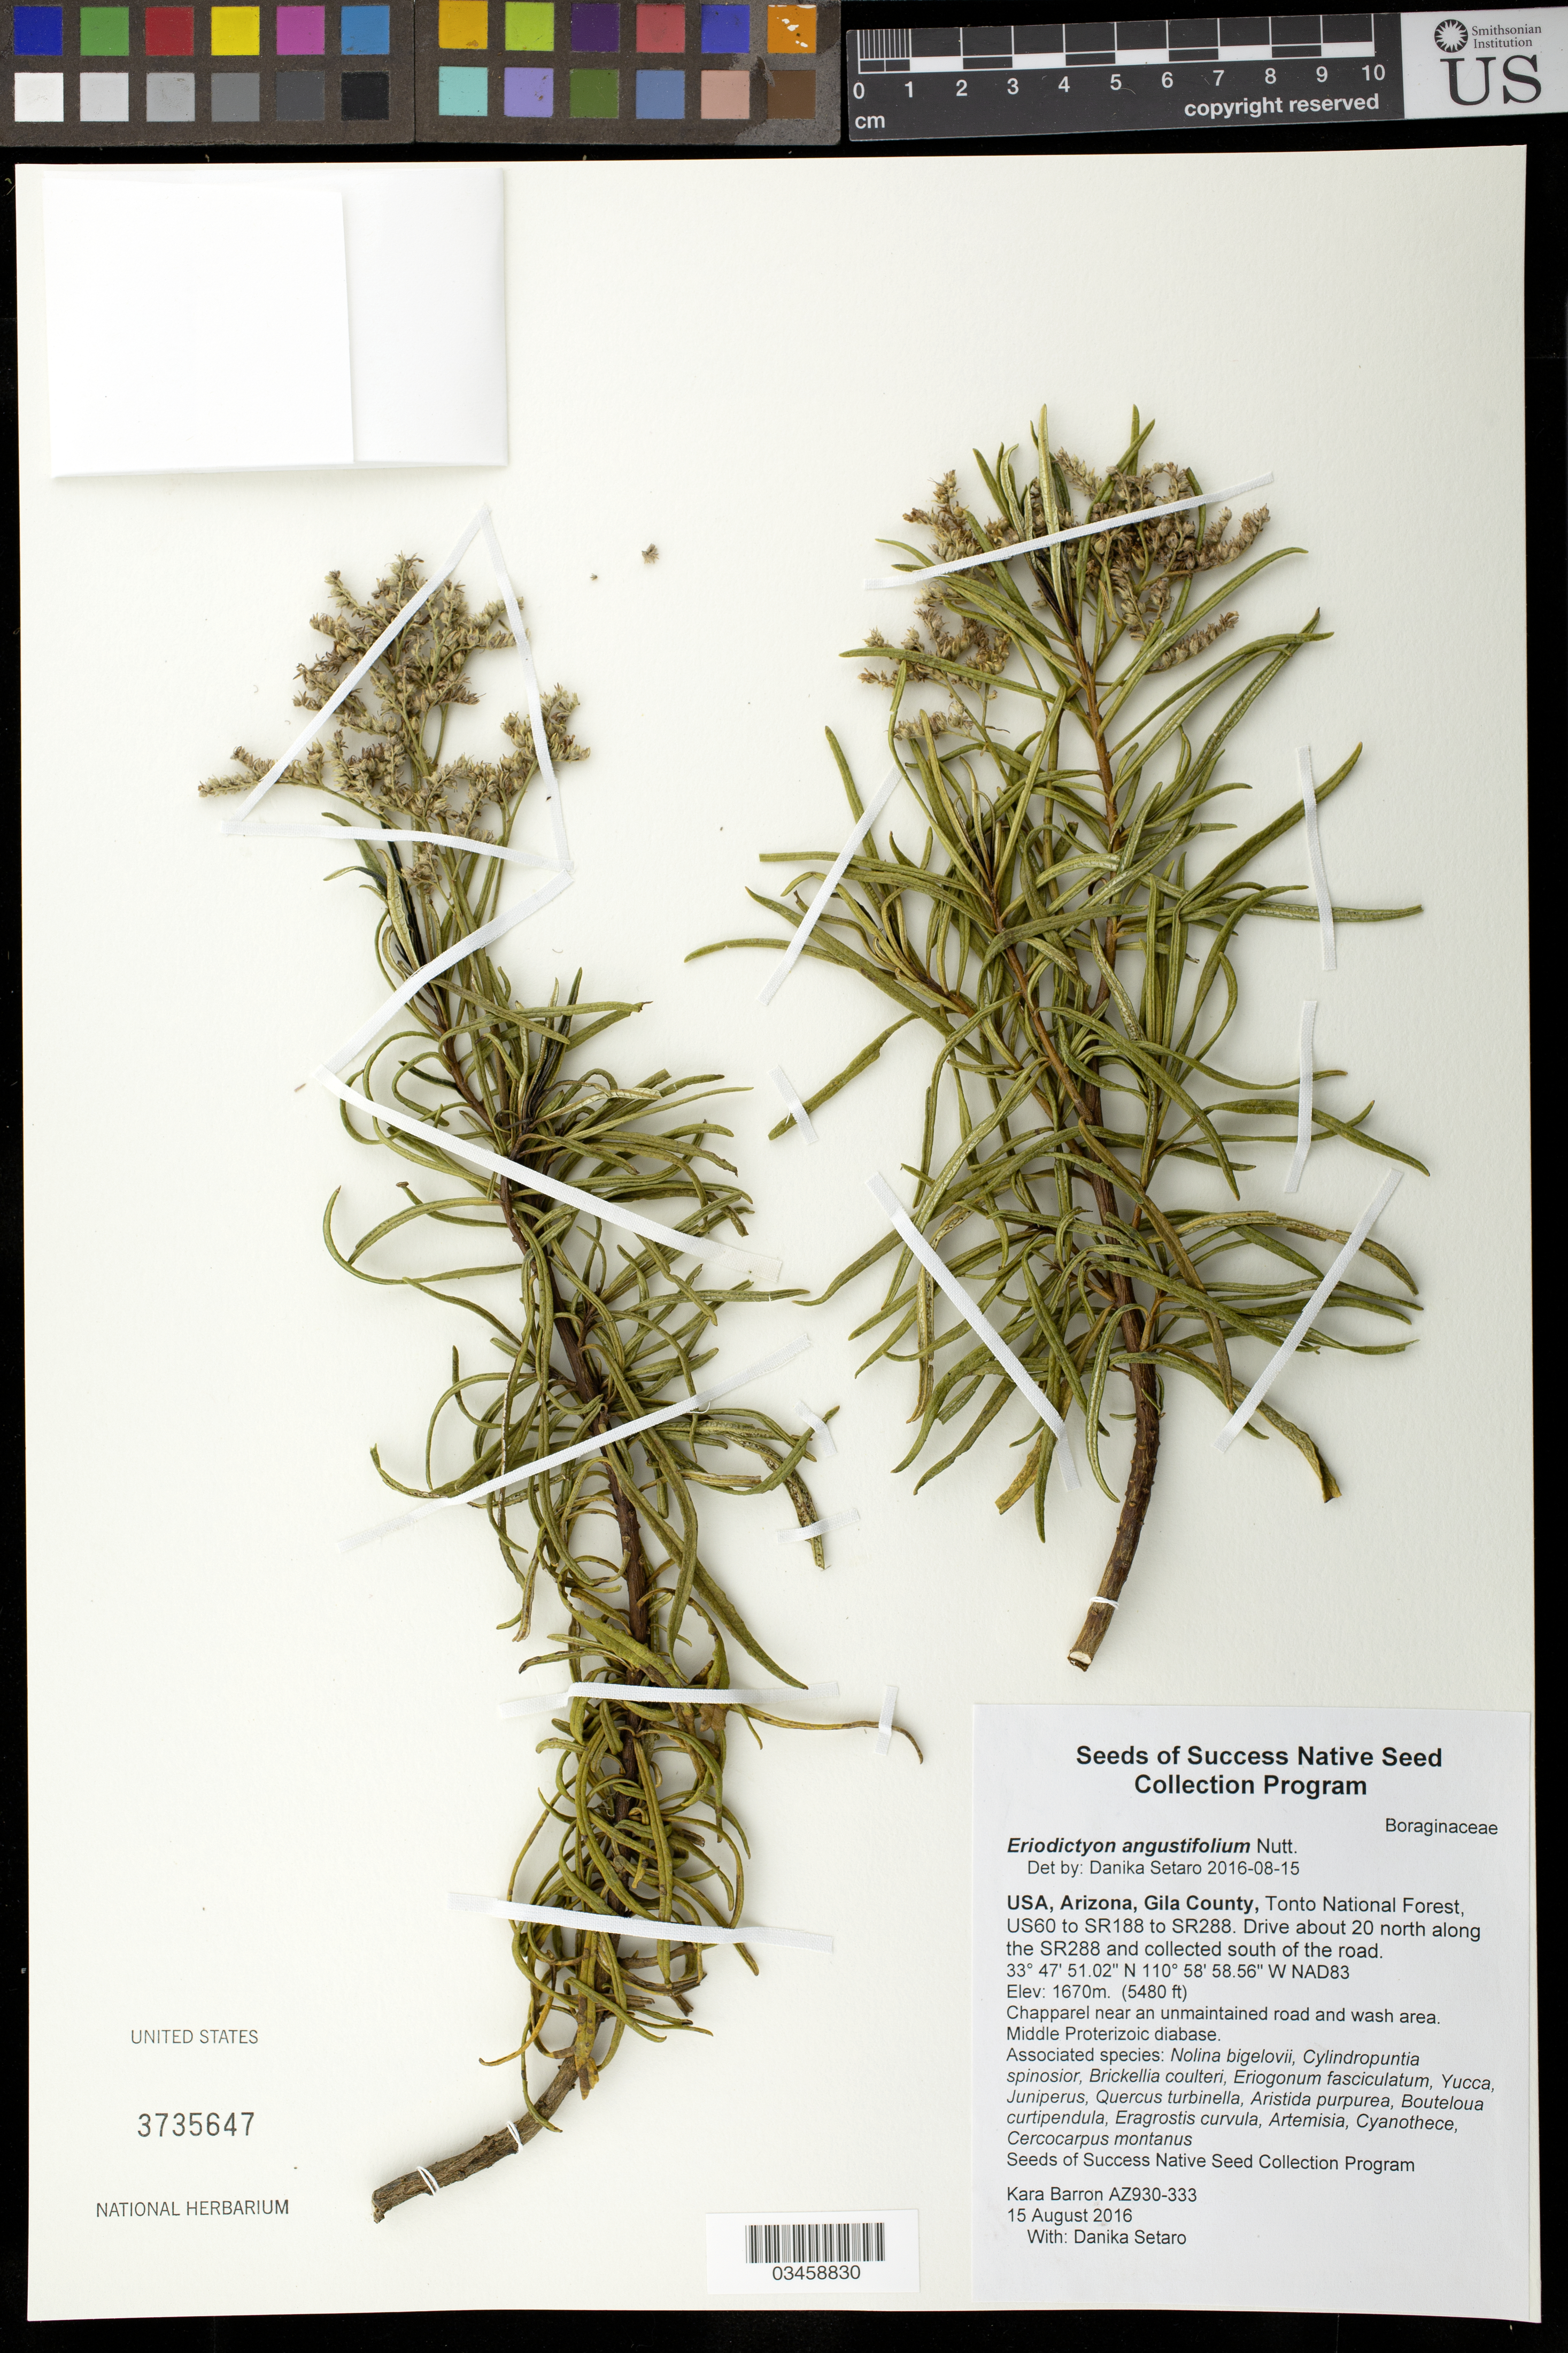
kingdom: Plantae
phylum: Tracheophyta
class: Magnoliopsida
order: Boraginales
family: Namaceae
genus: Eriodictyon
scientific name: Eriodictyon angustifolium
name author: Nutt.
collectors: K. Barron & D. Setaro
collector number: AZ930-333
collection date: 2016-08-15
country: United States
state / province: Arizona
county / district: Gila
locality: Tonto National Forest, US60 to SR188 to SR288, about 20 north along SR288 on south of the road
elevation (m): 1670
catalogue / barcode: US 3735647